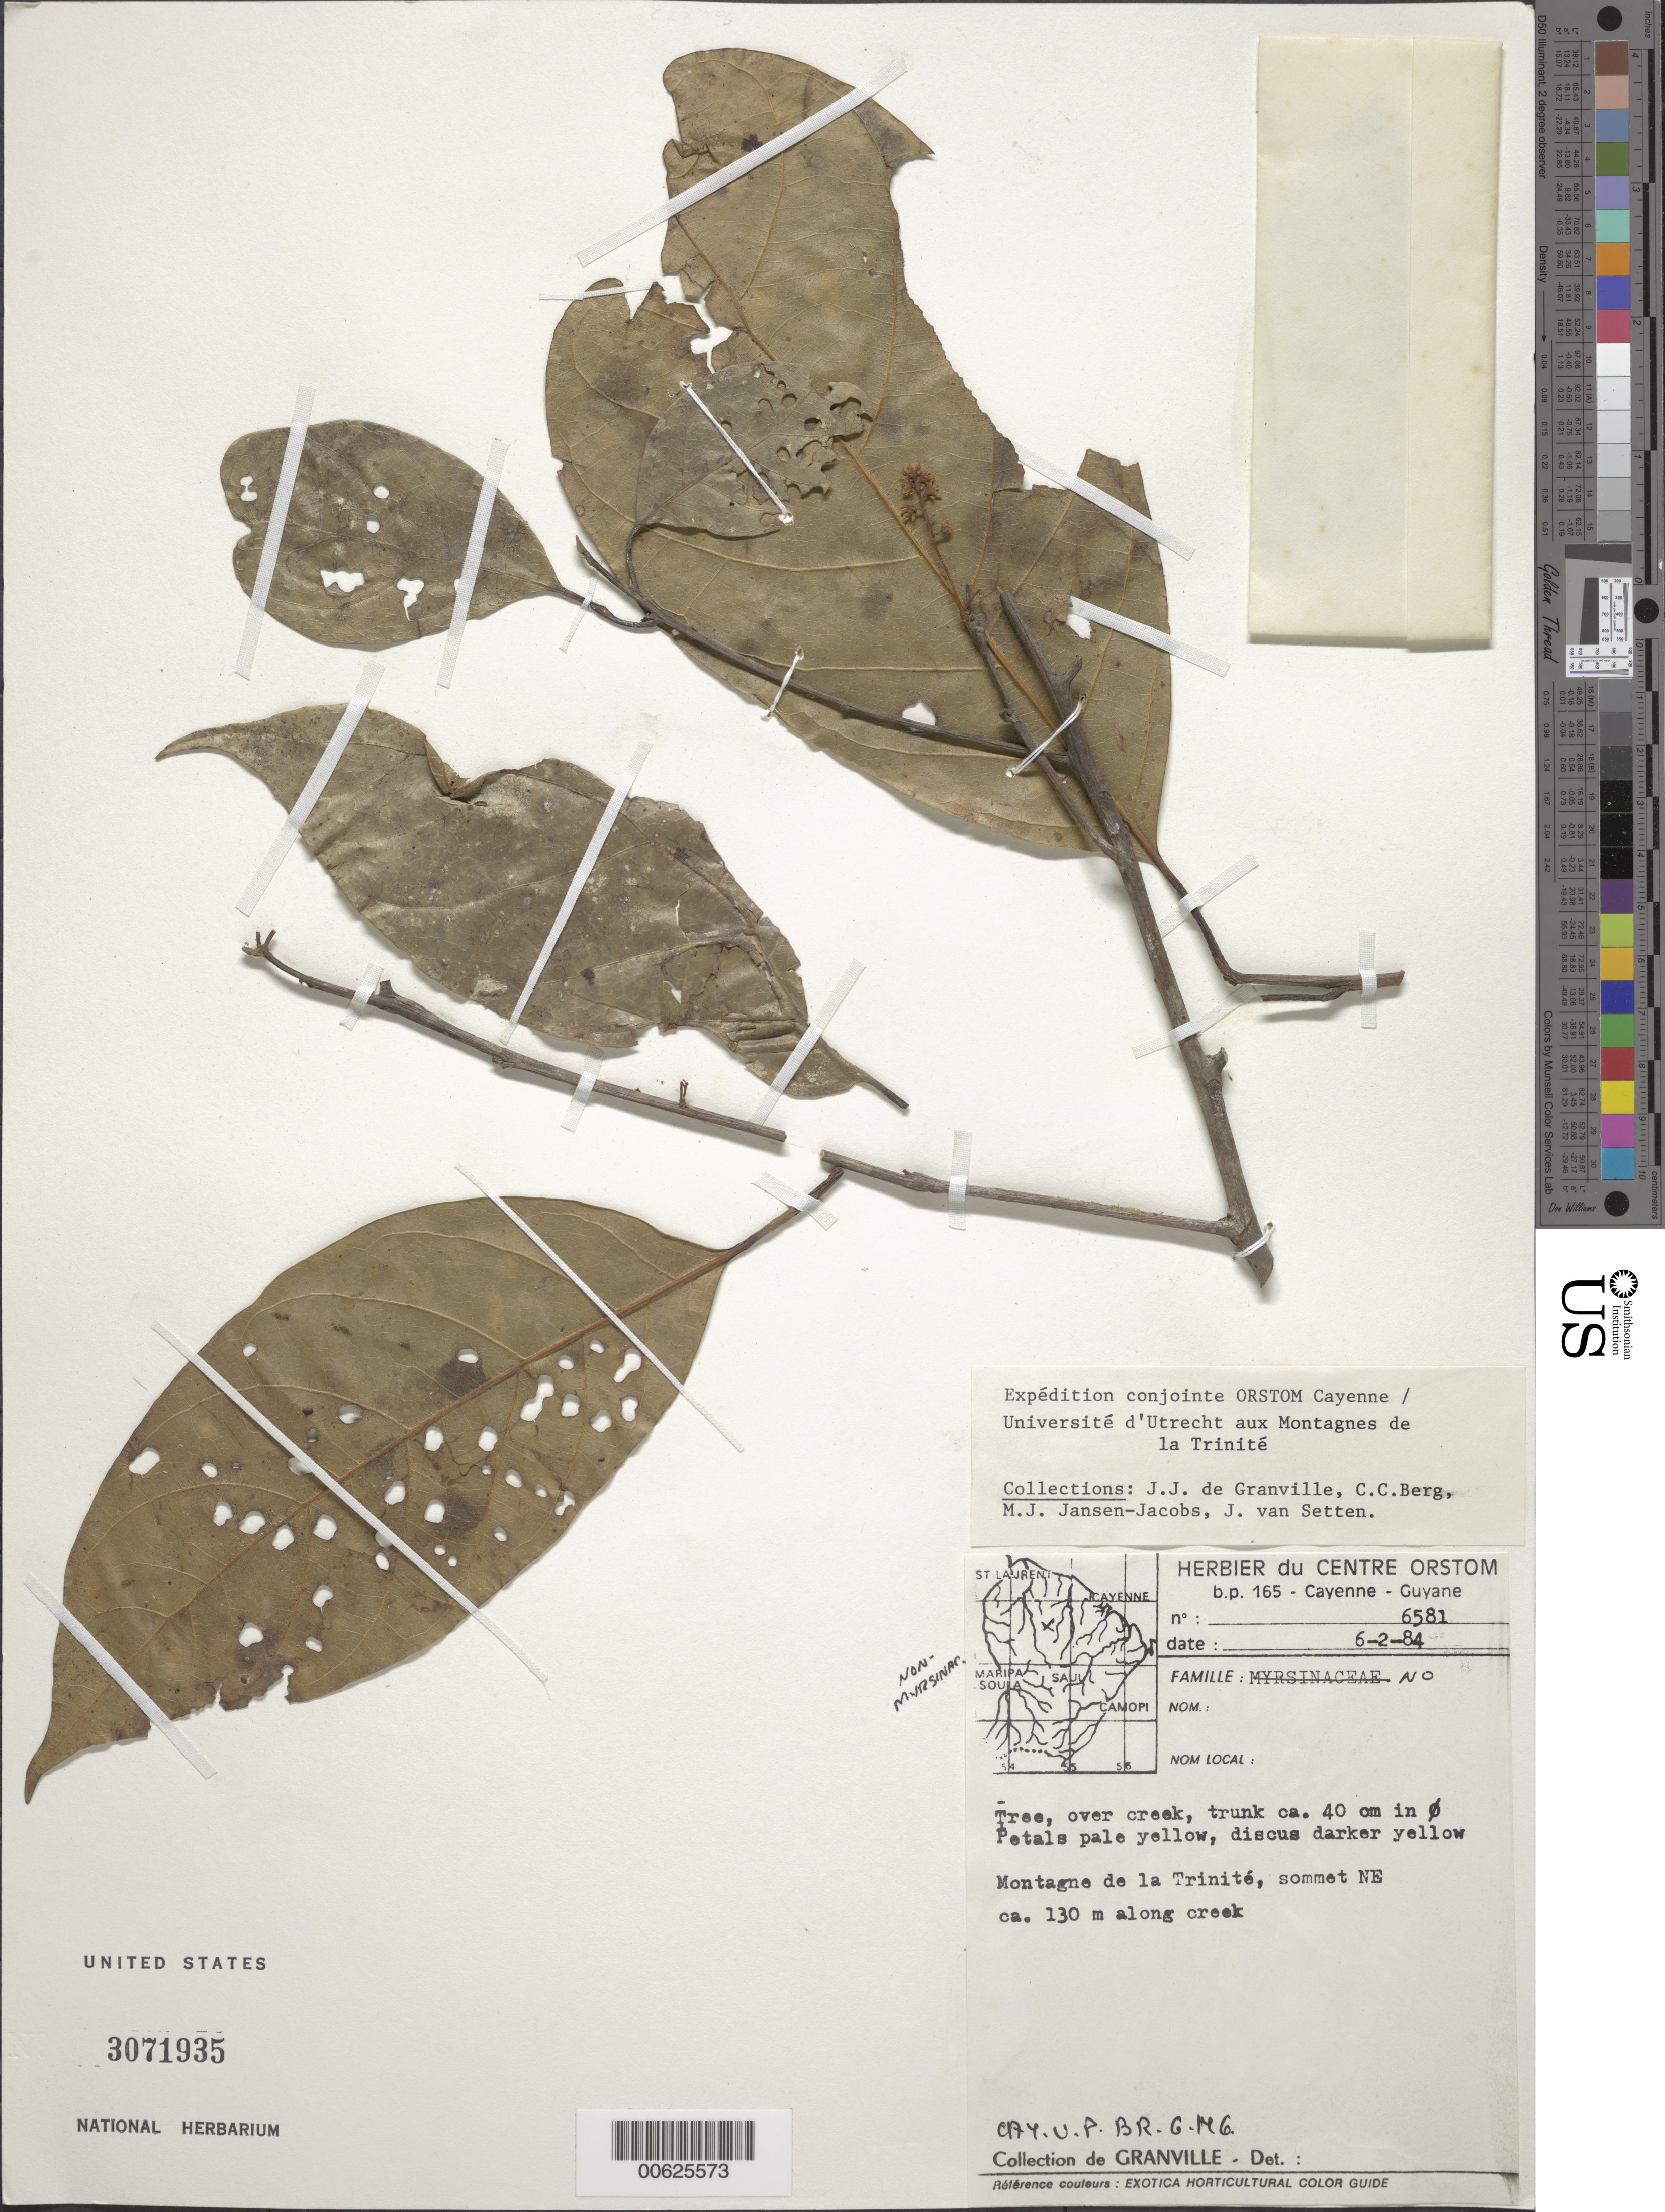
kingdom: Plantae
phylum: Tracheophyta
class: Magnoliopsida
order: Laurales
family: Lauraceae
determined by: Londoño-Echeverri, Y.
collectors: J.-J. de Granville, C. C. Berg, M. J. Jansen-Jacobs & J. van Setten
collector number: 6581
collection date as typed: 6-Feb-84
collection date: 1984-02-06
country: French Guiana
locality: Montagnes de la Trinité, sommet NE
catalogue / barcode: US 3071935